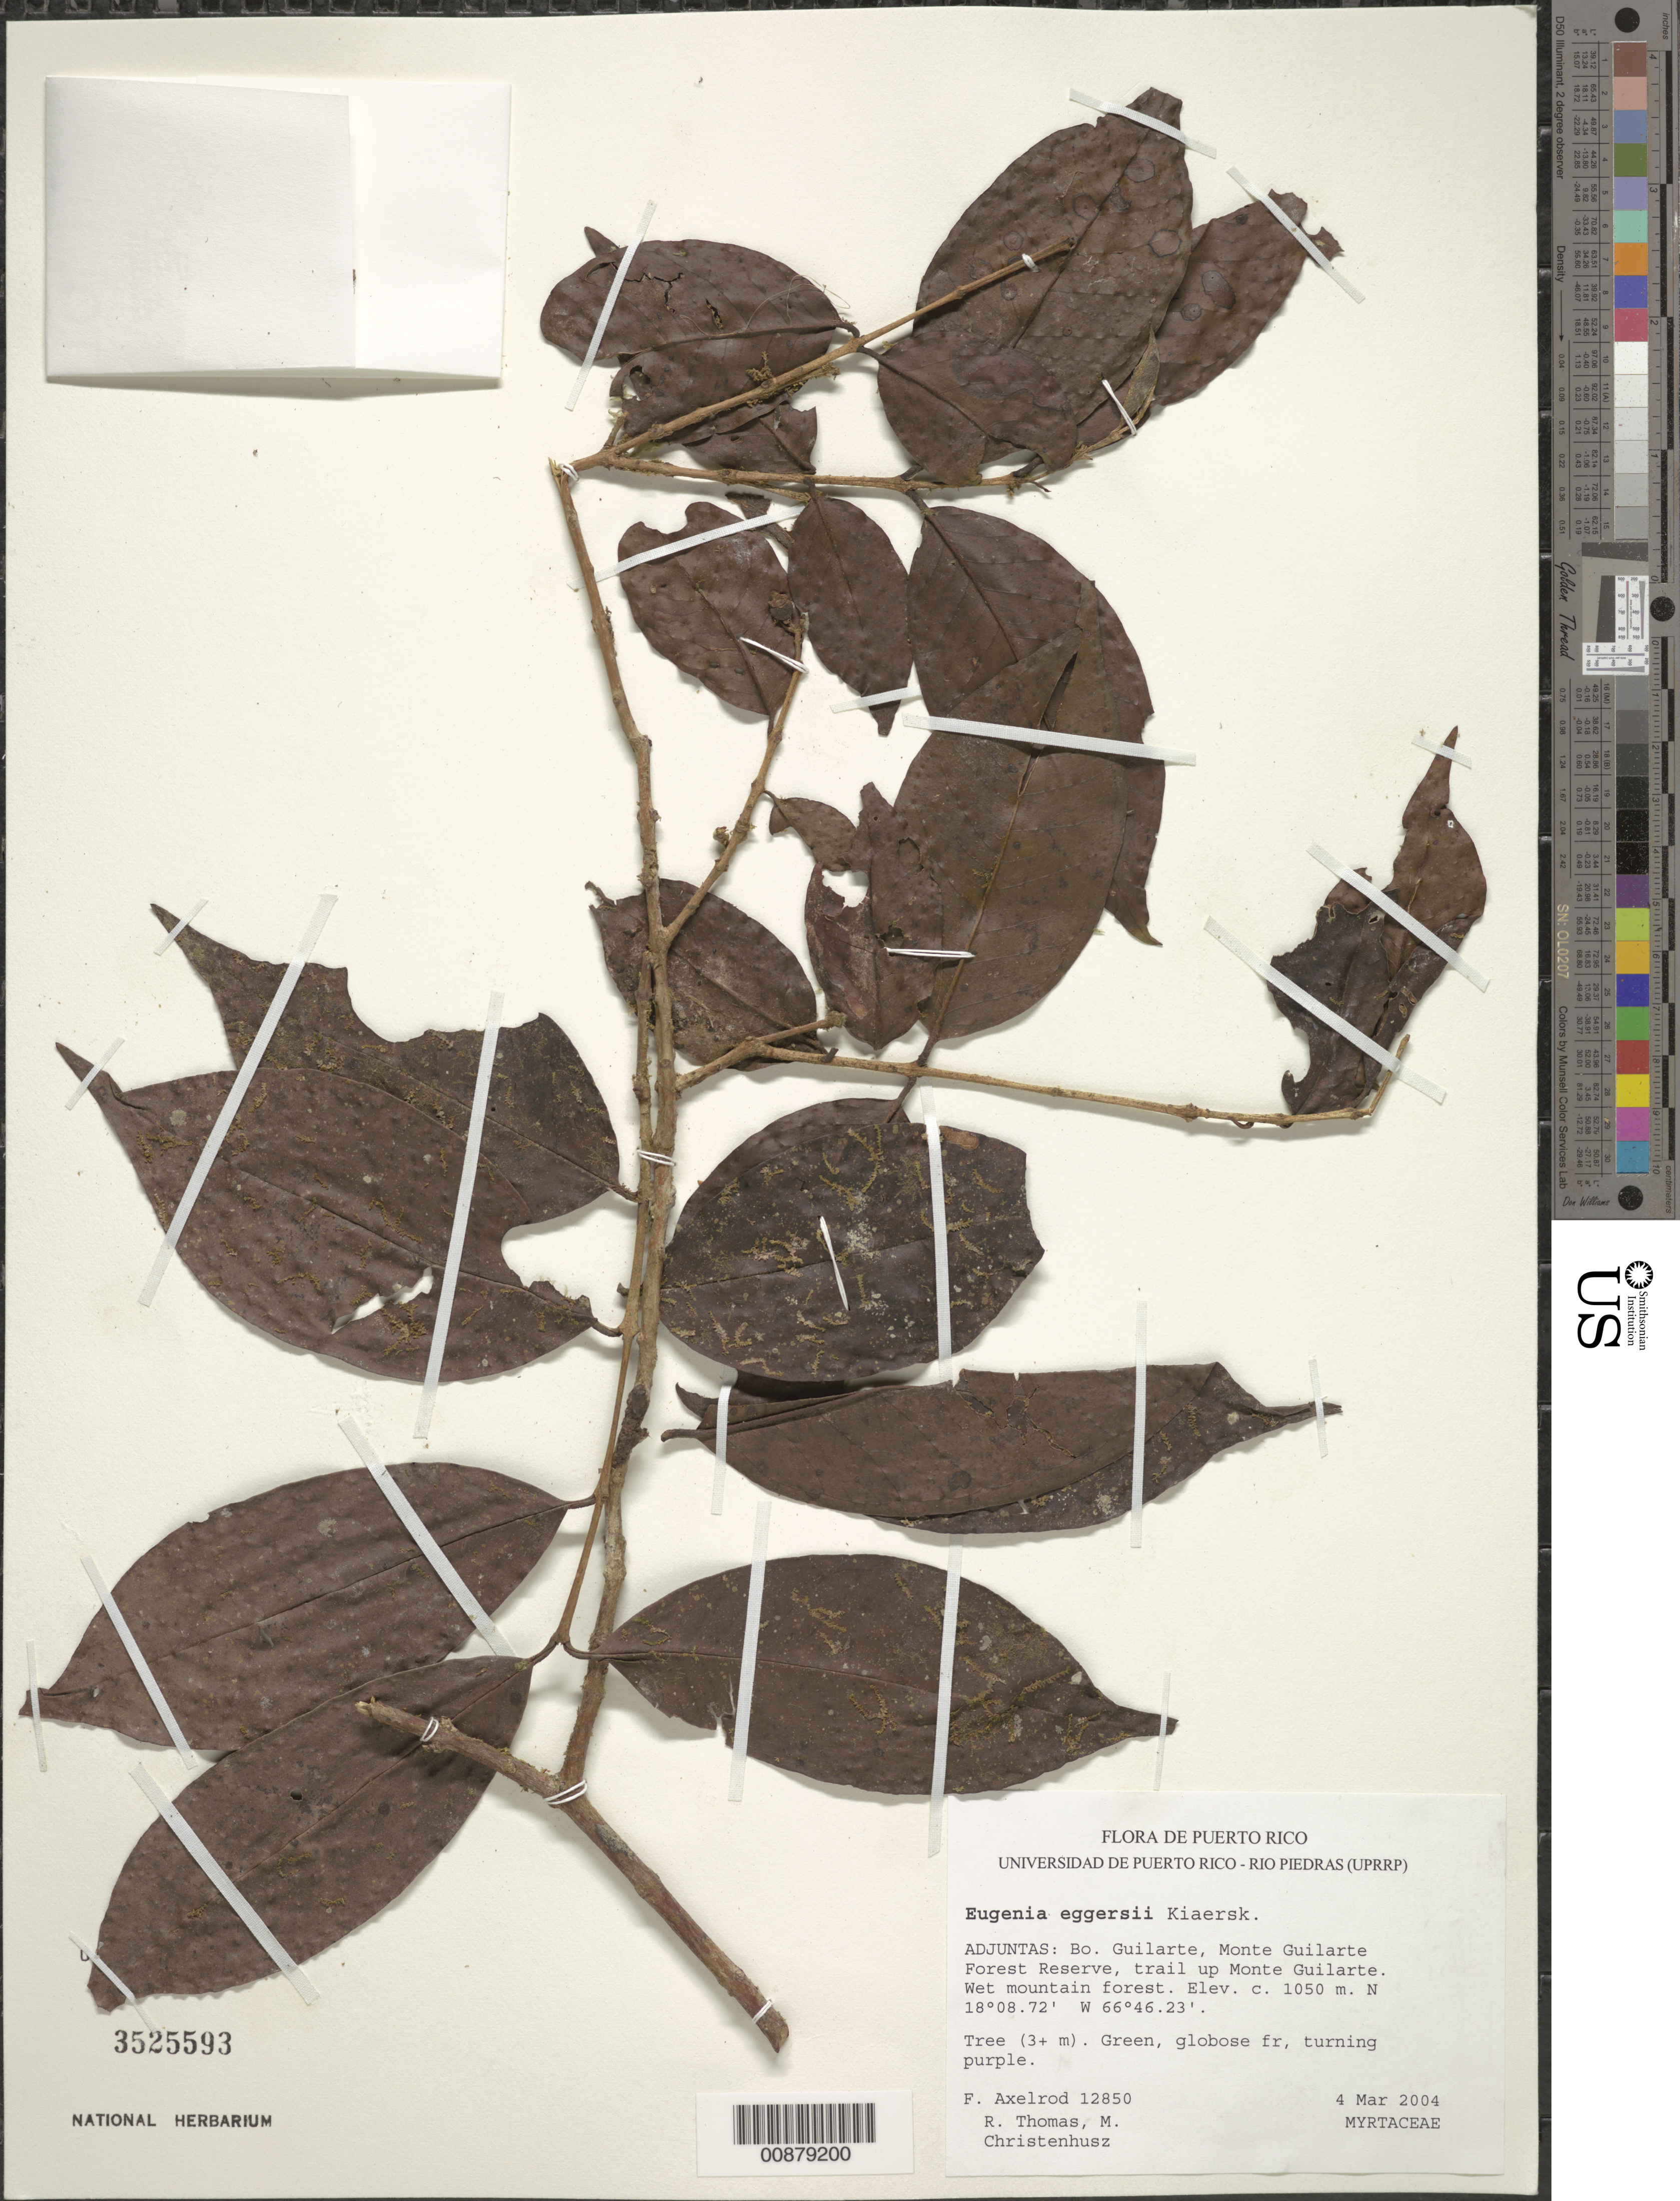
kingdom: Plantae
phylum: Tracheophyta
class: Magnoliopsida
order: Myrtales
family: Myrtaceae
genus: Eugenia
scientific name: Eugenia eggersii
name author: Kiaersk.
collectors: F. S. Axelrod, R. Thomas & M. J. Christenhusz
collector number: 12850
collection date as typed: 04 Mar 2004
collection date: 2004-03-04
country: Puerto Rico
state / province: Adjuntas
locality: B. Guilarte, Monte Guilarte Forest Reserve, trail up Monte Guilarte.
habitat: Wet mountain forest.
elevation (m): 1050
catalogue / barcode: US 3525593